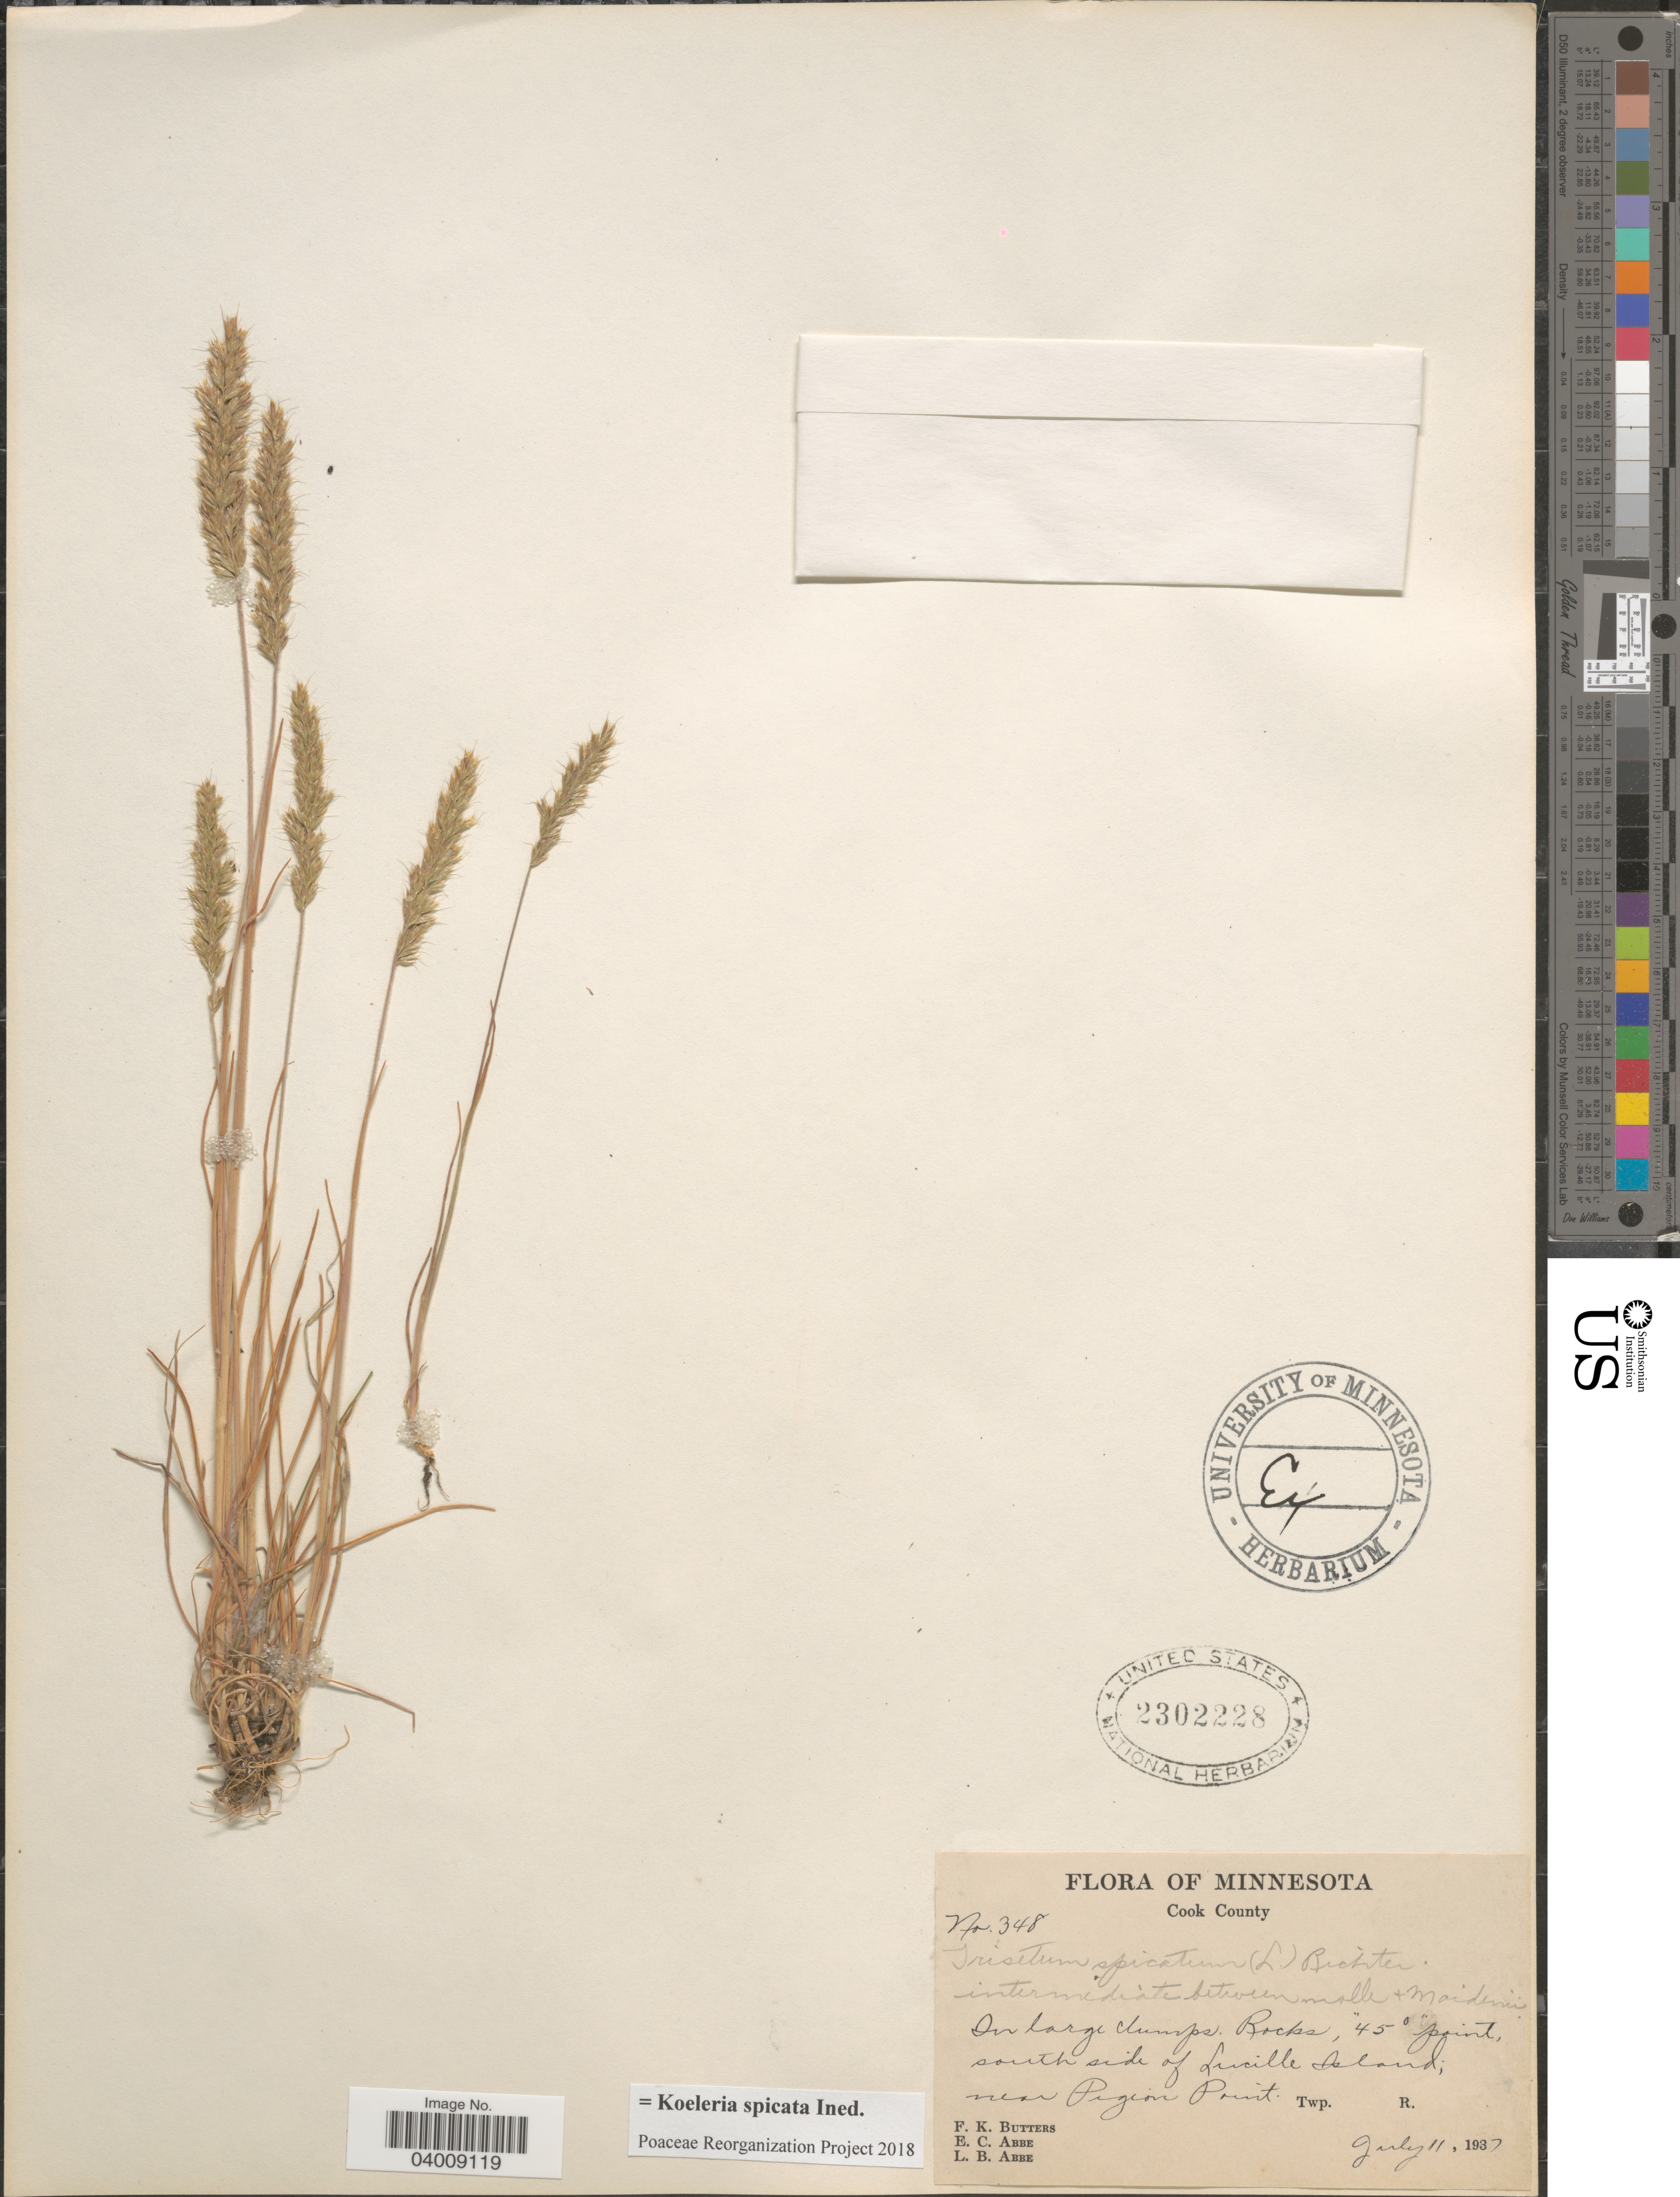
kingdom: Plantae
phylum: Tracheophyta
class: Liliopsida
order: Poales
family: Poaceae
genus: Koeleria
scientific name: Koeleria spicata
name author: (L.) Barberá et al.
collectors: F. K. Butters, E. C. Abbe & L. B. Abbe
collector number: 348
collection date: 1937-07-11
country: United States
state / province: Minnesota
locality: Cook County. Rocks, "45°" point, south side of Lucille Island, near Pigeon Point.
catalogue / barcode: US 2302228